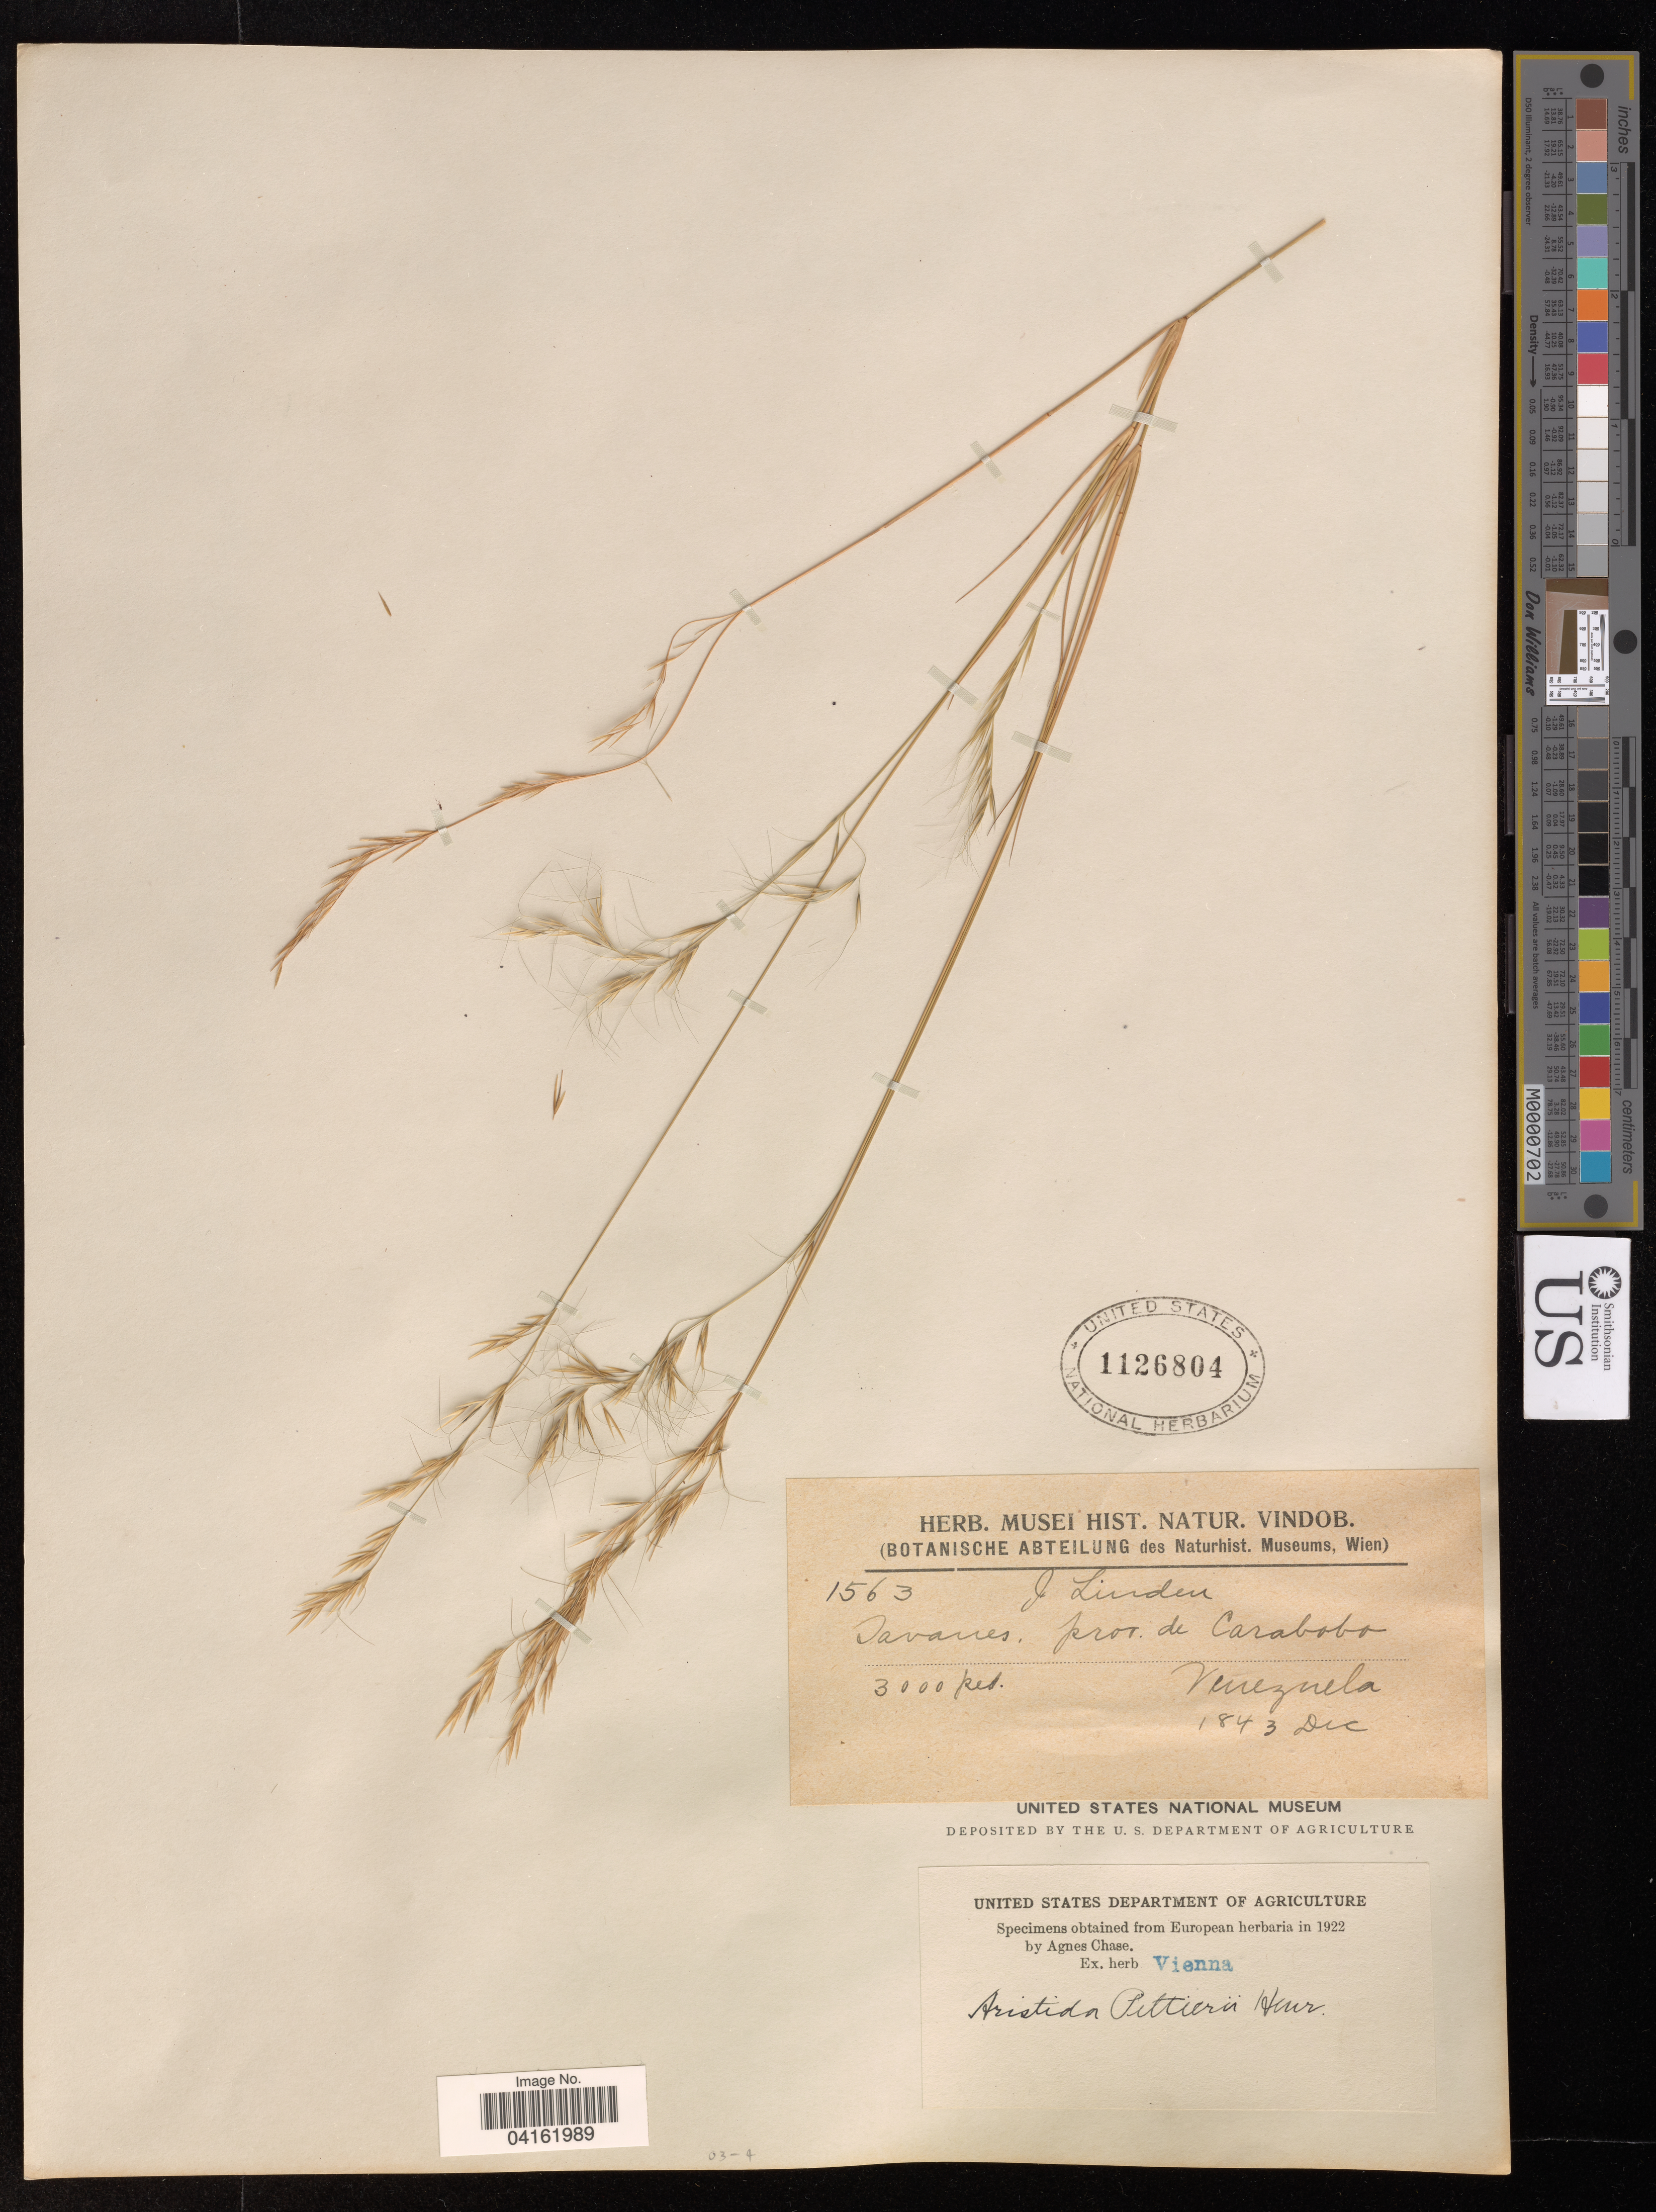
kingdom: Plantae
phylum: Tracheophyta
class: Liliopsida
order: Poales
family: Poaceae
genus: Aristida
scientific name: Aristida pittieri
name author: Henr.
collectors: J. Linden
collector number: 1563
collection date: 1843-12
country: Venezuela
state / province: Carabobo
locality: Javanes. Prov. de Carabobo. Venezuela.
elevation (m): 914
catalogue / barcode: US 1126804